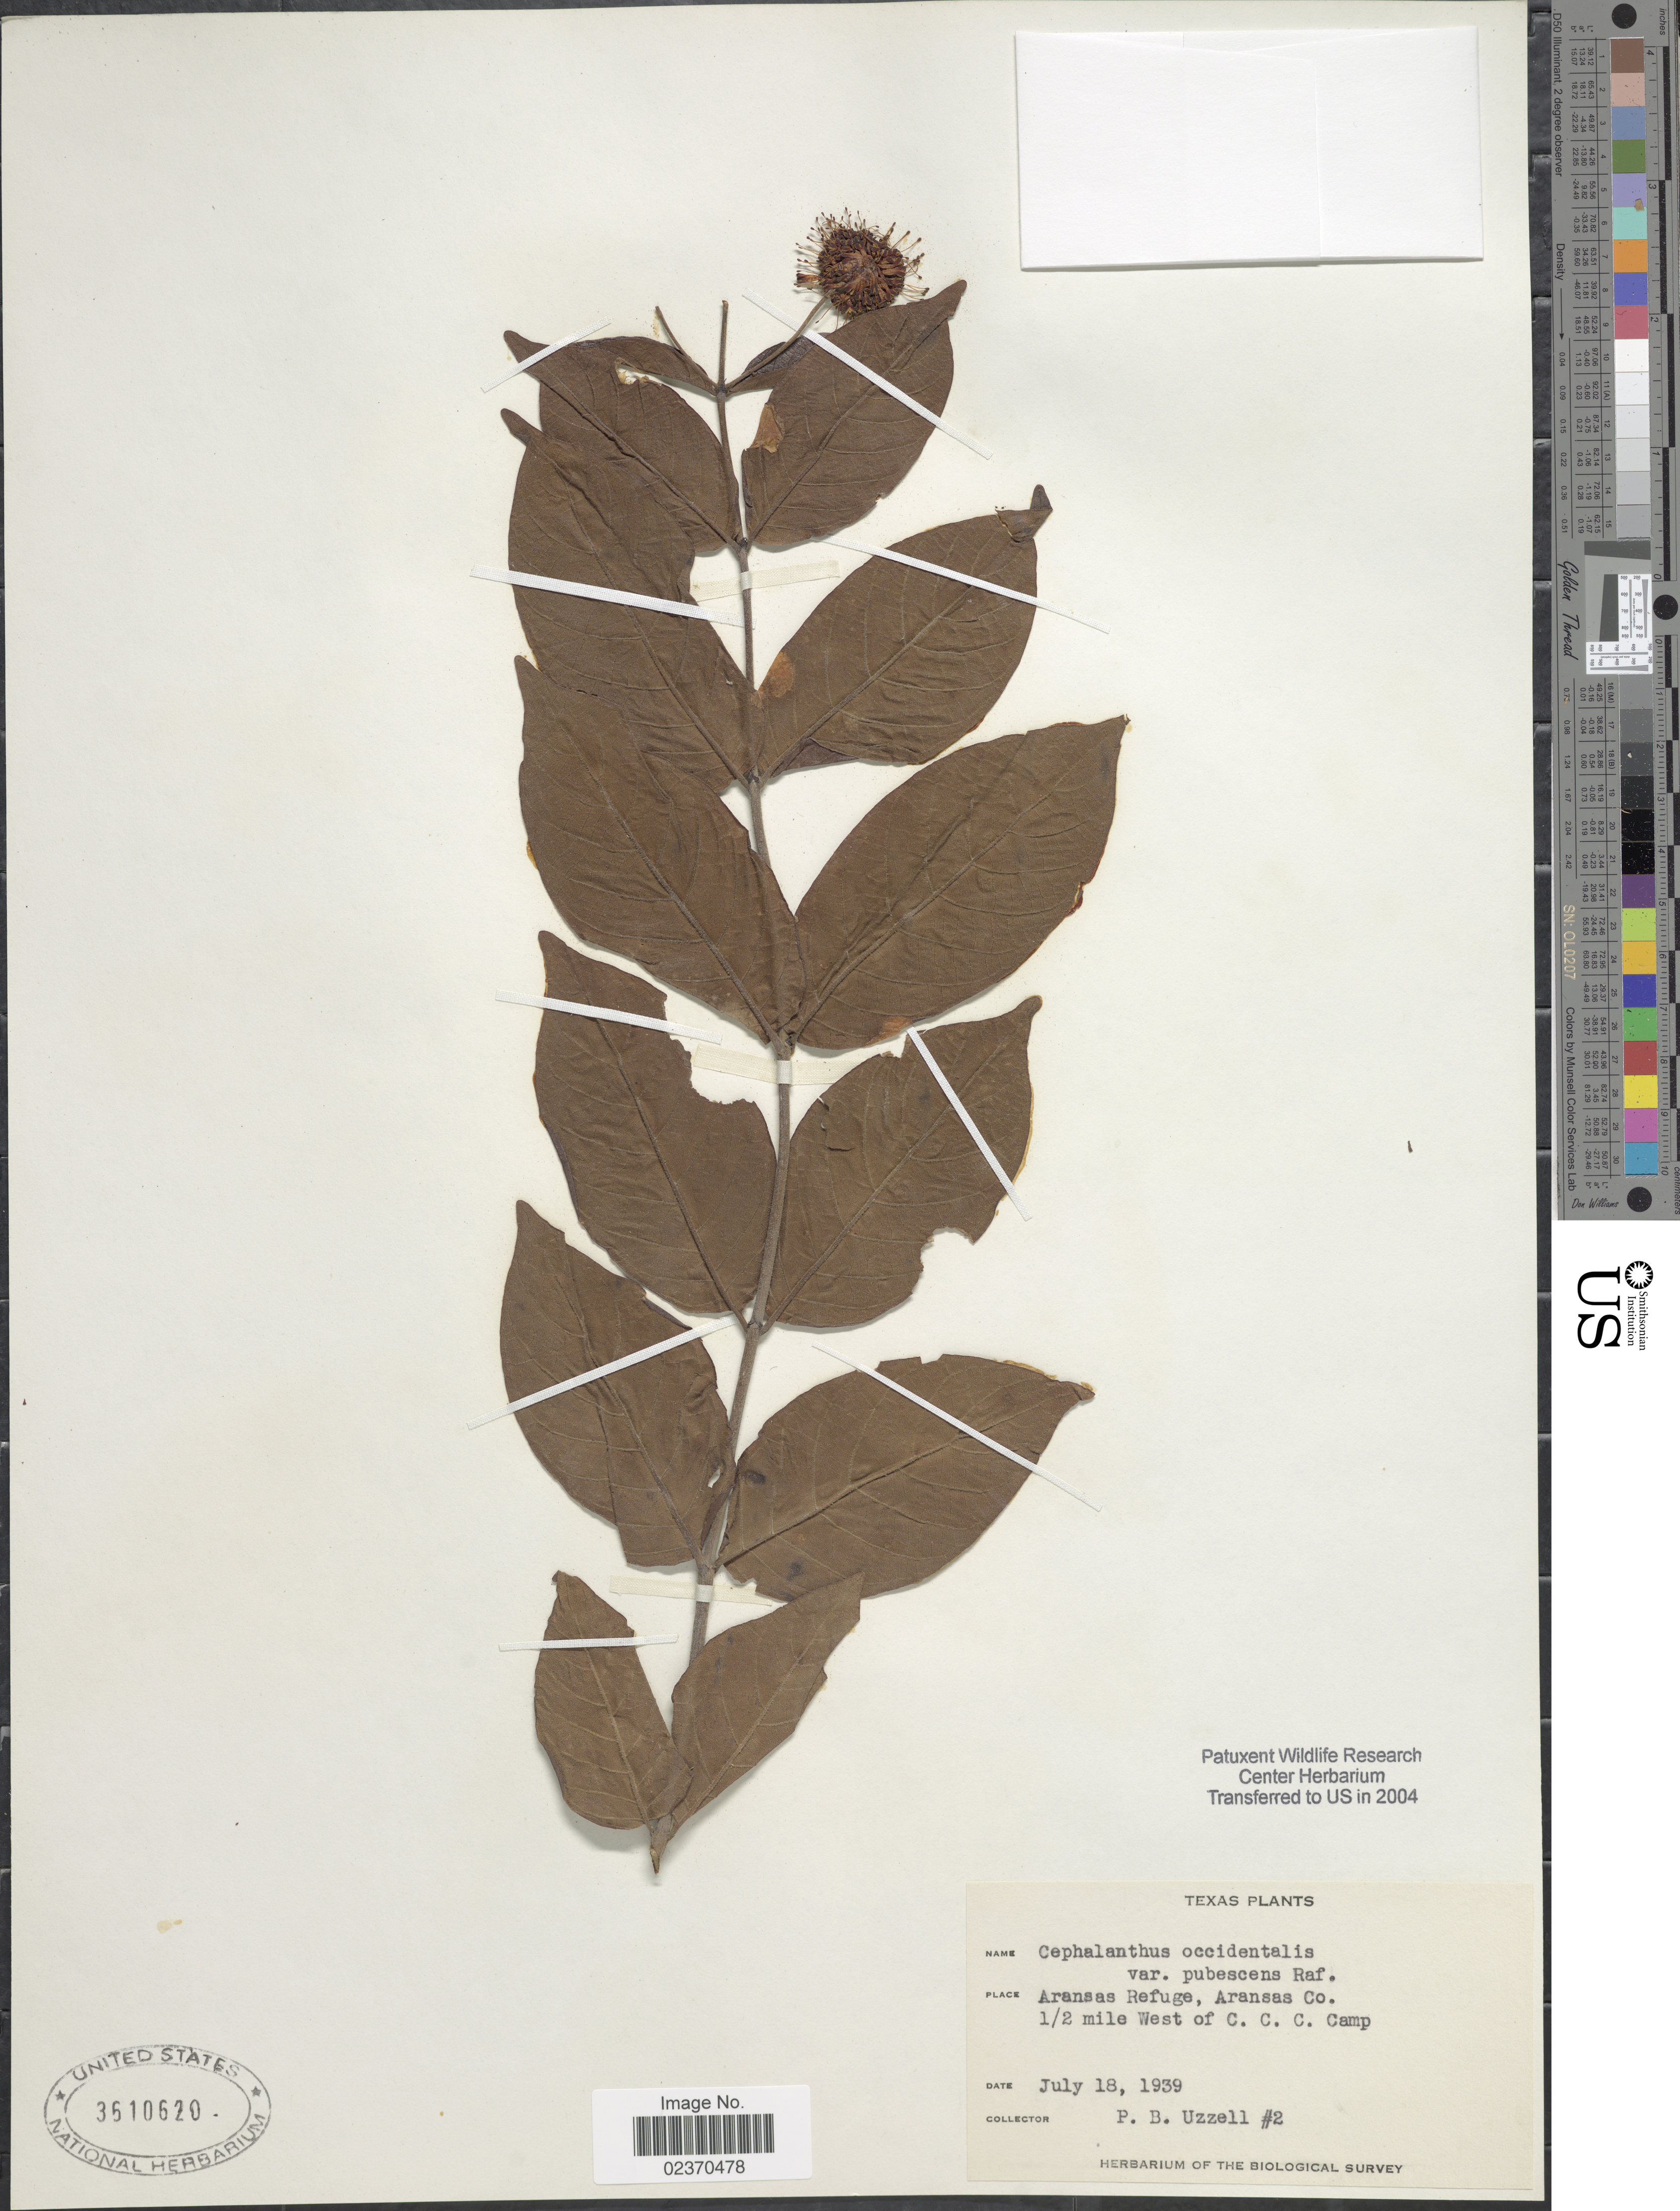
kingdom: Plantae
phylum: Tracheophyta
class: Magnoliopsida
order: Gentianales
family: Rubiaceae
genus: Cephalanthus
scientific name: Cephalanthus occidentalis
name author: L.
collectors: P. Uzzell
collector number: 2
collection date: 1939-07-18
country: United States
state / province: Texas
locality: Aransas Refuge, Aransas Co. ½ mile West of C. C. C. Camp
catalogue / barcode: US 3610620